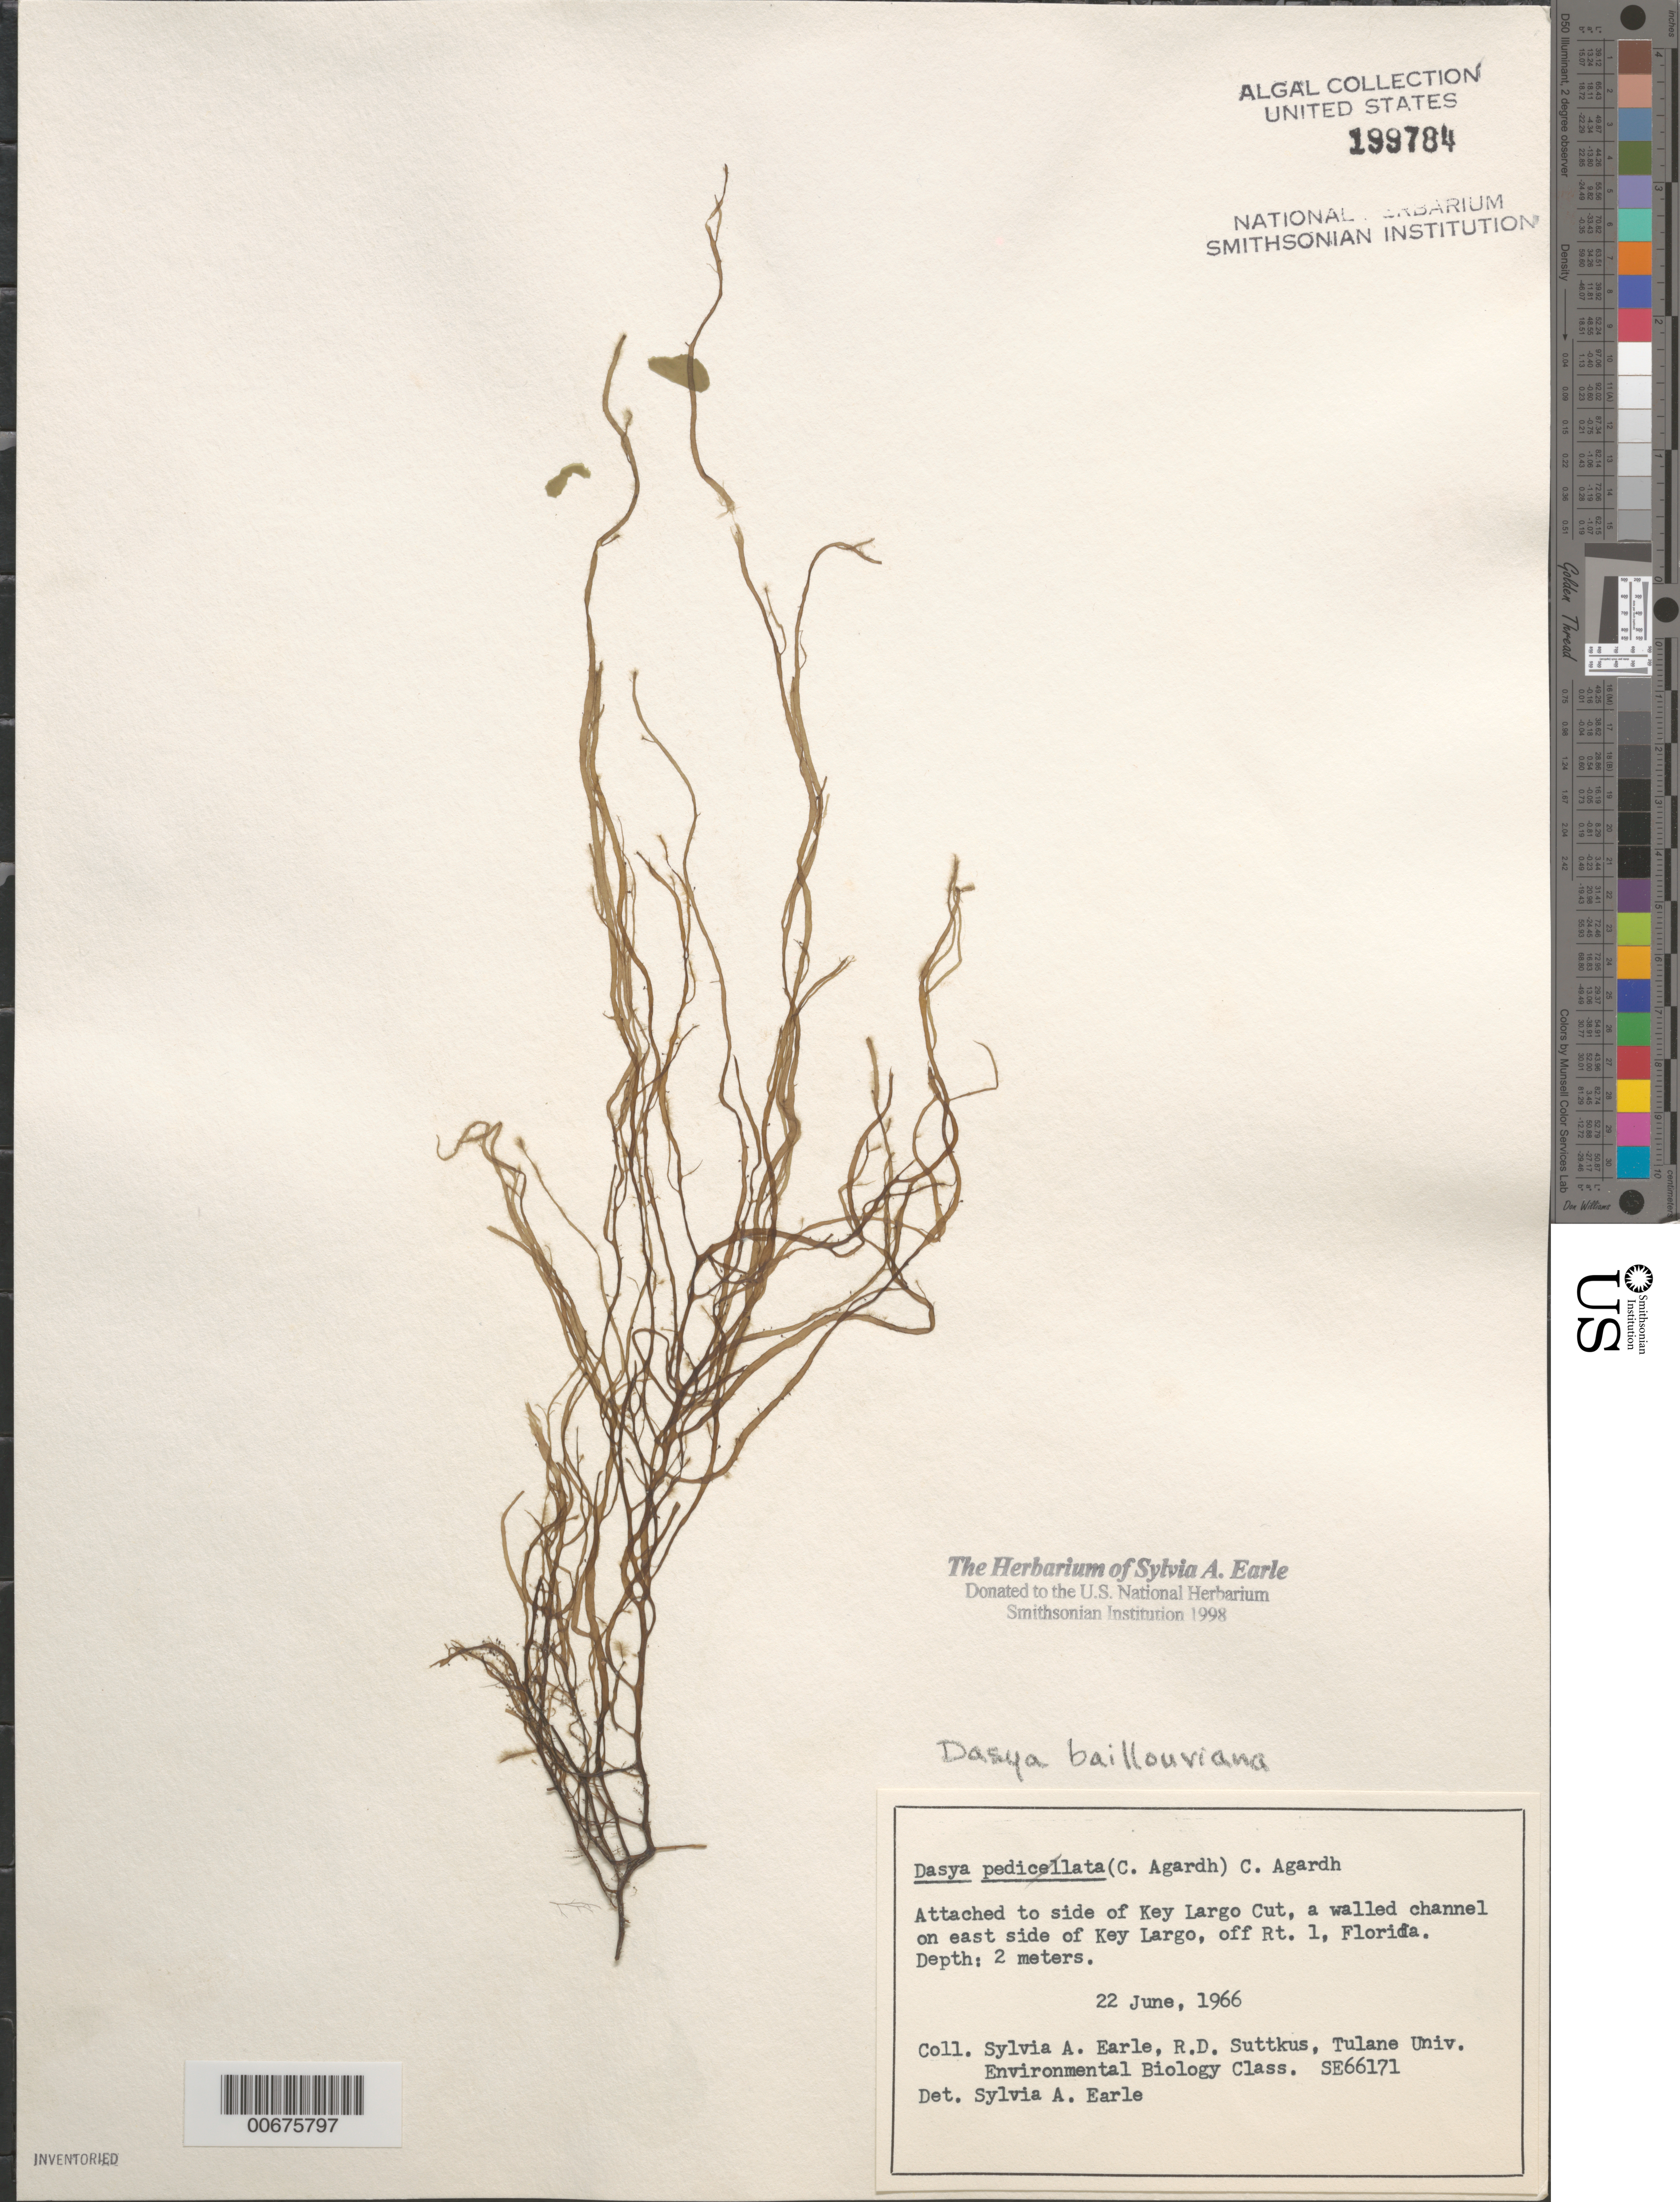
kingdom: Plantae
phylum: Rhodophyta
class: Florideophyceae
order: Ceramiales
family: Dasyaceae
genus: Dasya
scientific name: Dasya pedicellata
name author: (C. Agardh) C. Agardh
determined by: Algae name updating Project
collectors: S. A. Earle, R. Suttkus & Tulane Univ. Env. Biol. Class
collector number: Se 66171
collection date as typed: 22 Jun 1966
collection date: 1966-06-22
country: United States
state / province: Florida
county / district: Monroe County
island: Key Largo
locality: Key Largo Cut, off US Route 1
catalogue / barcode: US 199784